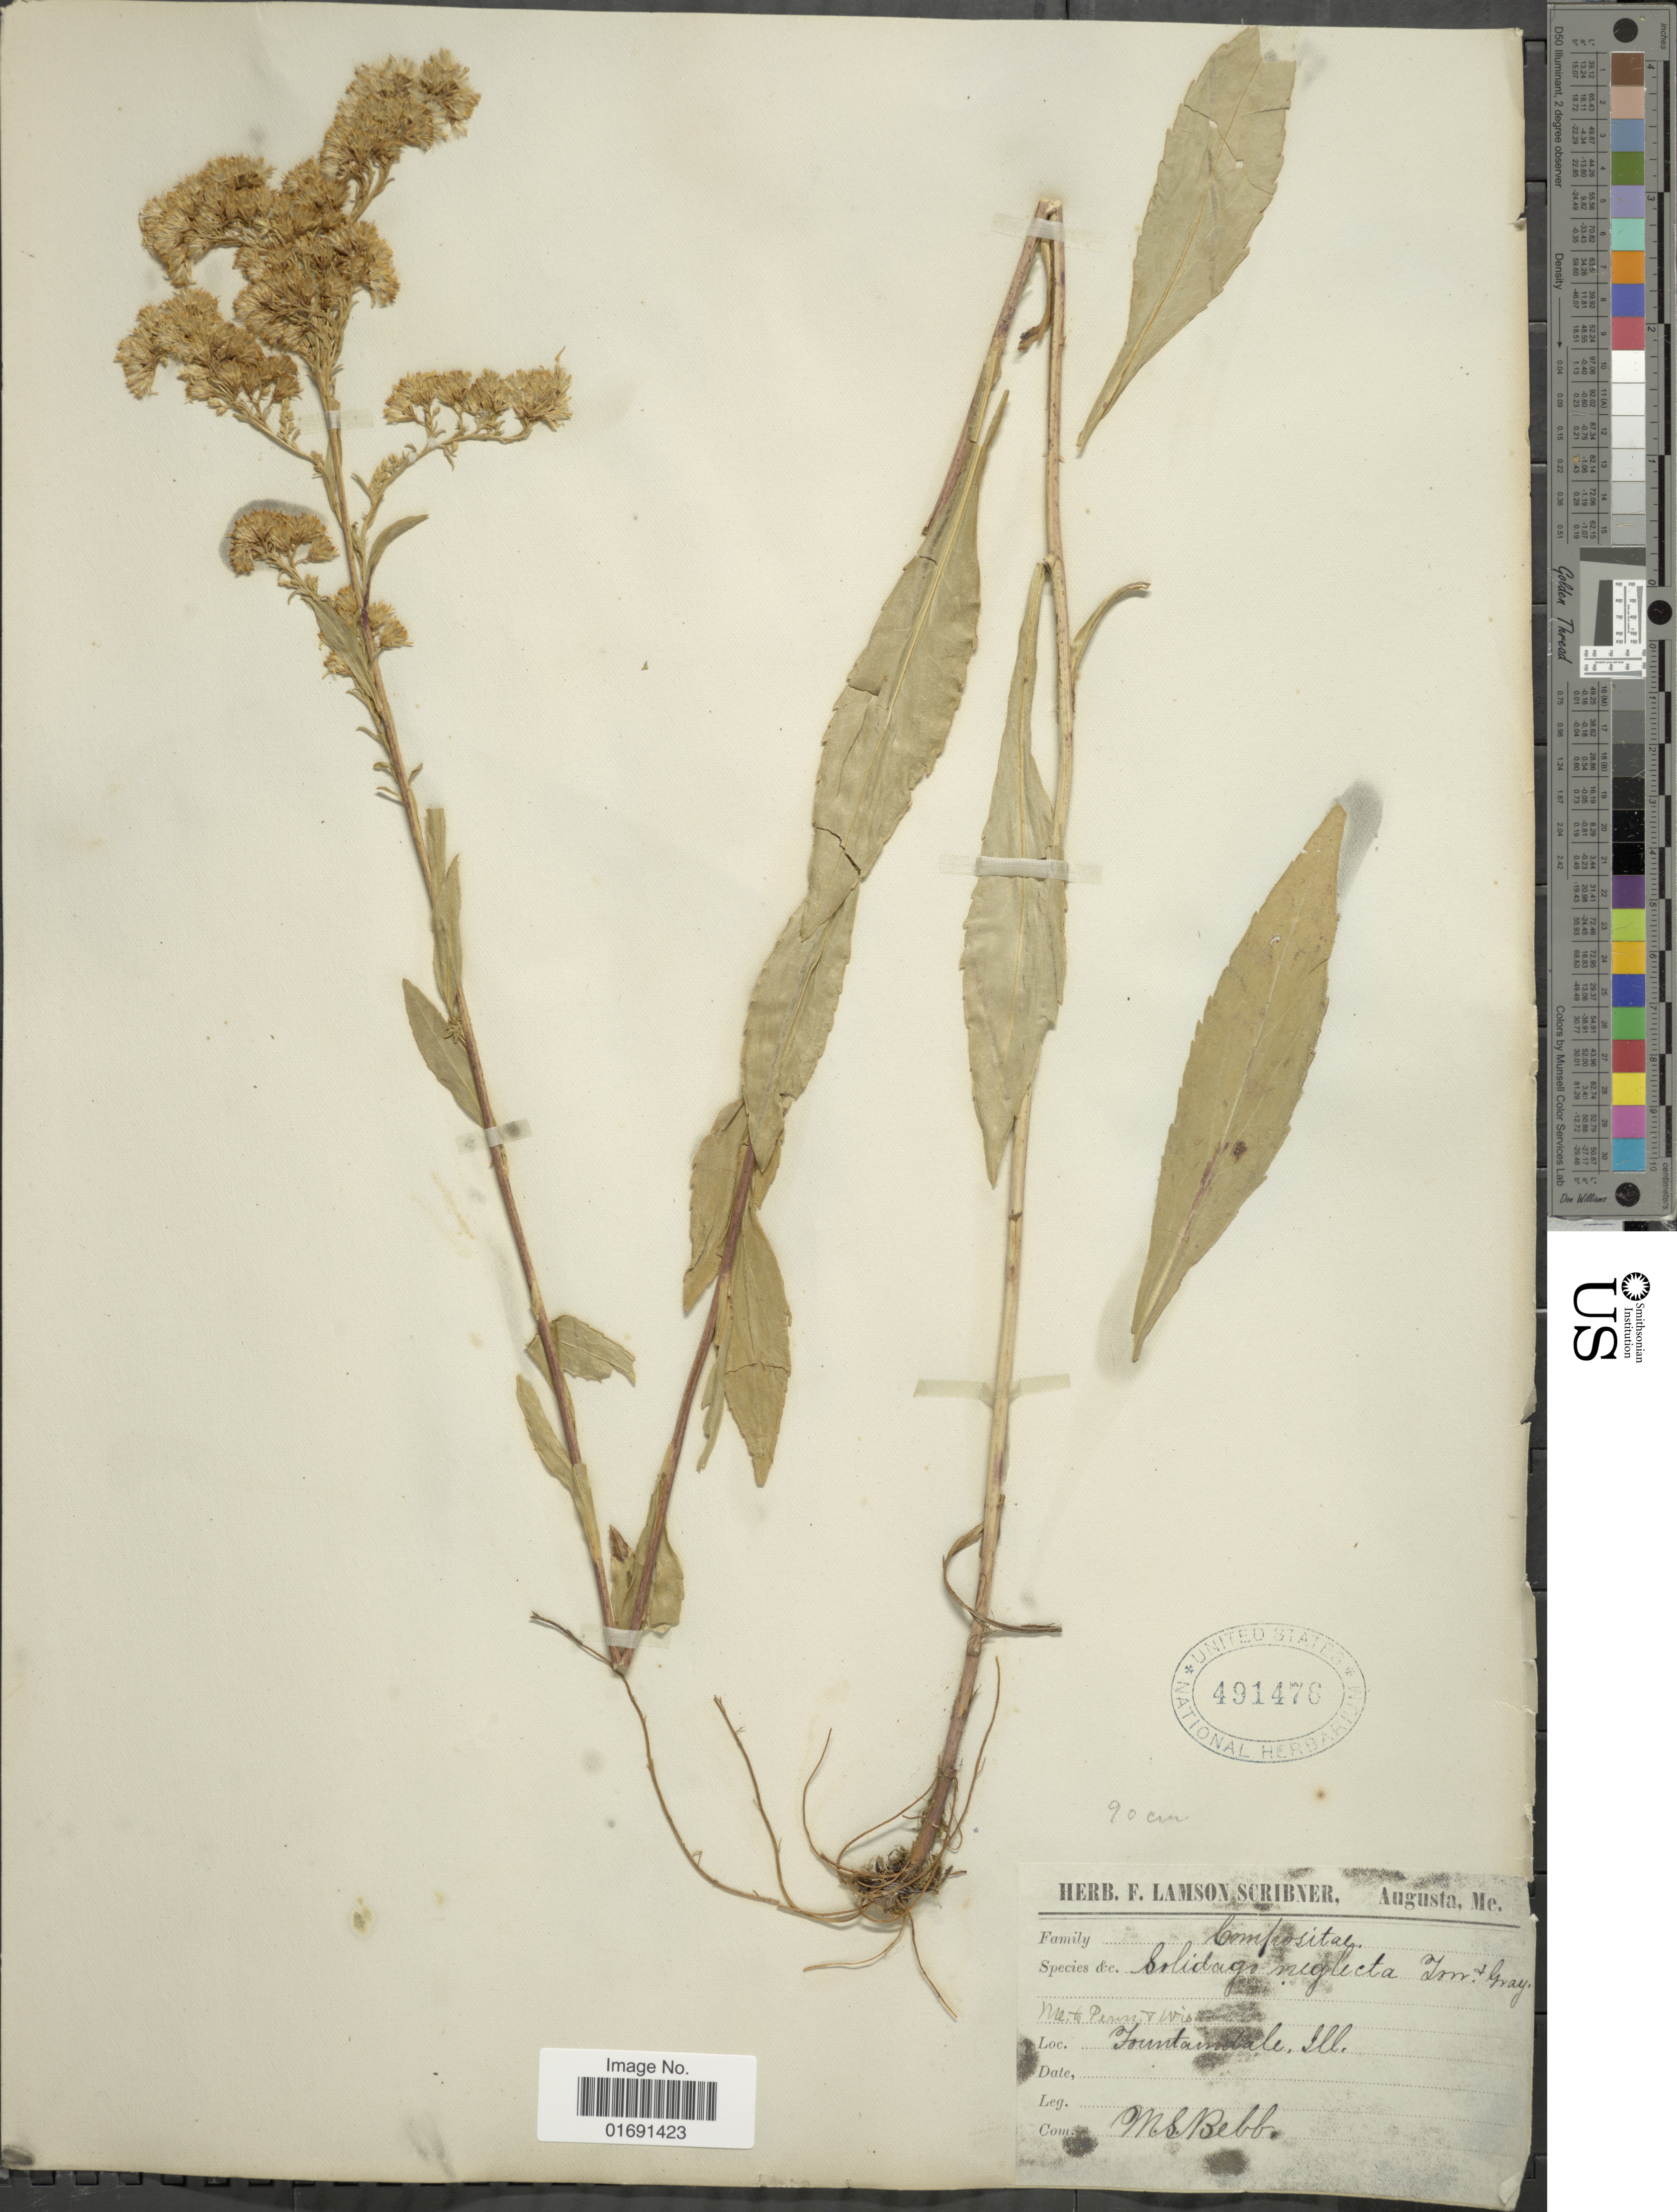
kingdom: Plantae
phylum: Tracheophyta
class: Magnoliopsida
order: Asterales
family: Asteraceae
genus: Solidago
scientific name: Solidago uniligulata var. neglecta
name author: Fernald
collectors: M. Bebb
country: United States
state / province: Illinois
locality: Me to Penn. + Wis., Fountaindale, Ill. [unsure placement]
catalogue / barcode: US 491476